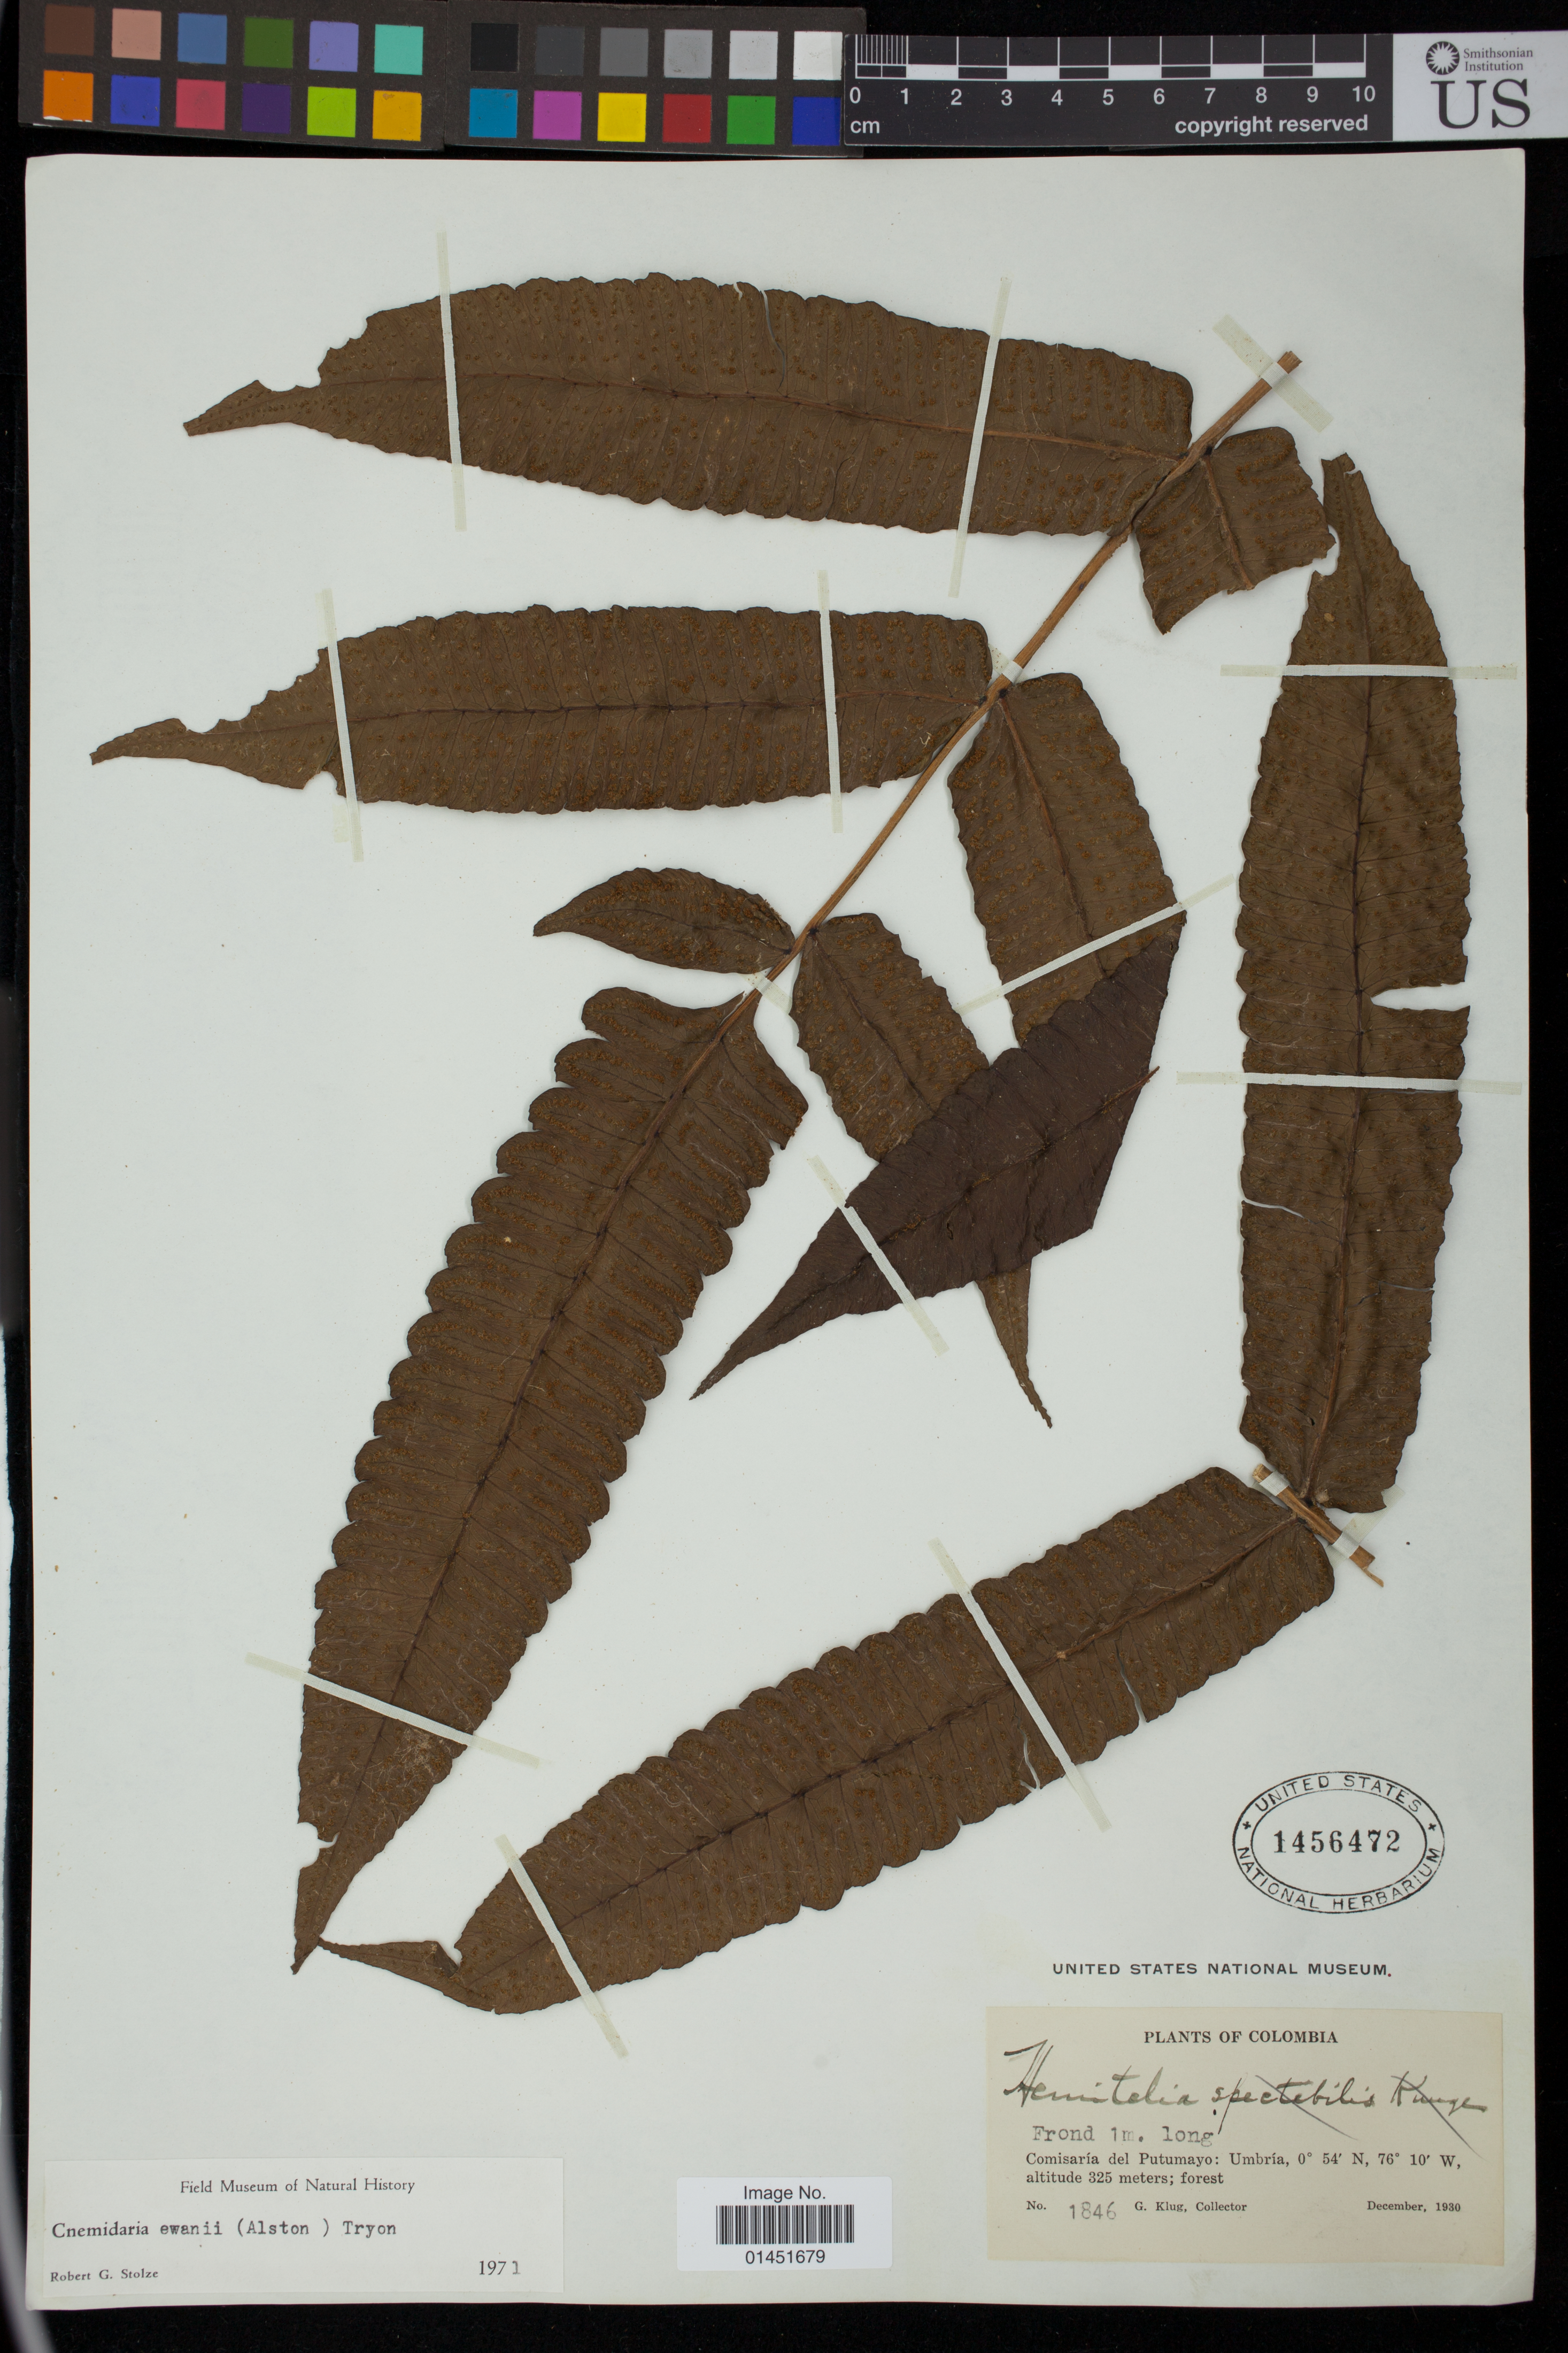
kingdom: Plantae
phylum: Tracheophyta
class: Polypodiopsida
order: Cyatheales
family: Cyatheaceae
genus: Cyathea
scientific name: Cyathea ewanii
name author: Alston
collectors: G. Klug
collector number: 1846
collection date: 1930-12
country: Colombia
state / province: Putumayo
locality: Umbria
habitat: forest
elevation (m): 325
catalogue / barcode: US 1456472